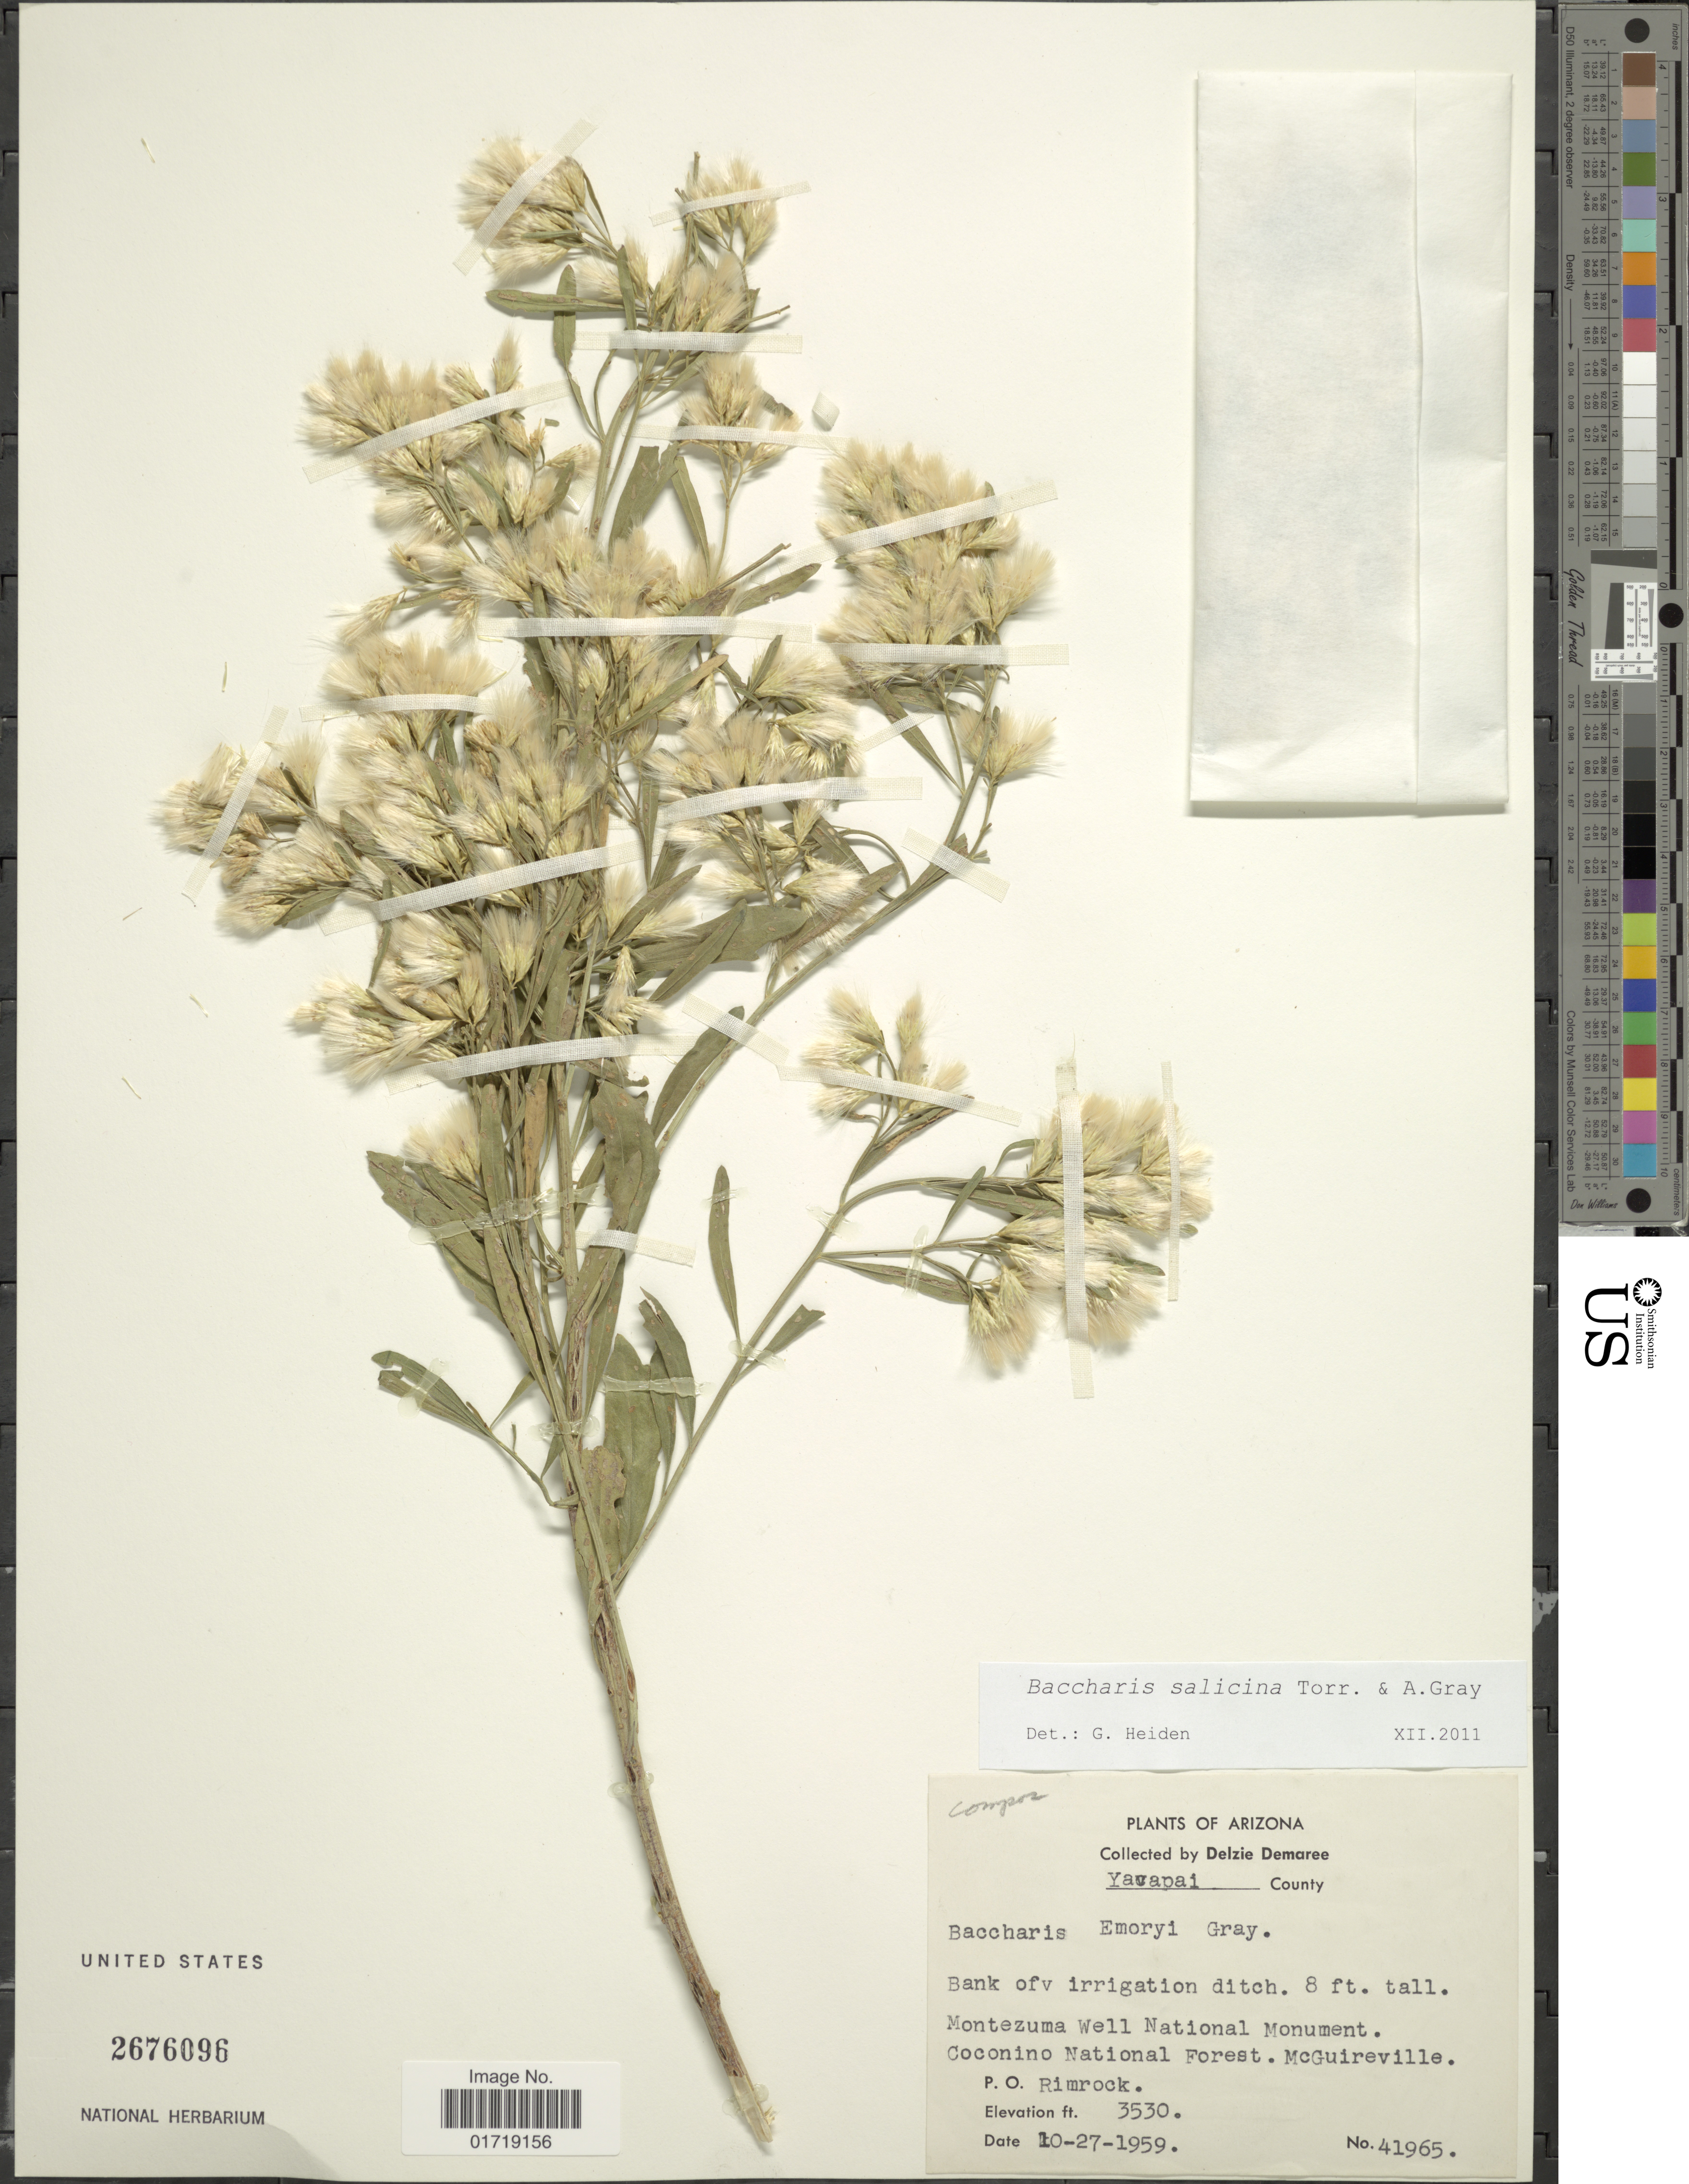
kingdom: Plantae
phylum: Tracheophyta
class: Magnoliopsida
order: Asterales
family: Asteraceae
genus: Baccharis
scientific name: Baccharis salicina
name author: Torr. & A. Gray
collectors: D. Demaree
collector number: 41965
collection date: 1959-10-27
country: United States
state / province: Arizona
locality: Yavapai County, Montezuma Well National Monument, Coconino National Forest, McGuireville, P. O. Rimrock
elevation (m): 1076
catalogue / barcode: US 2676096